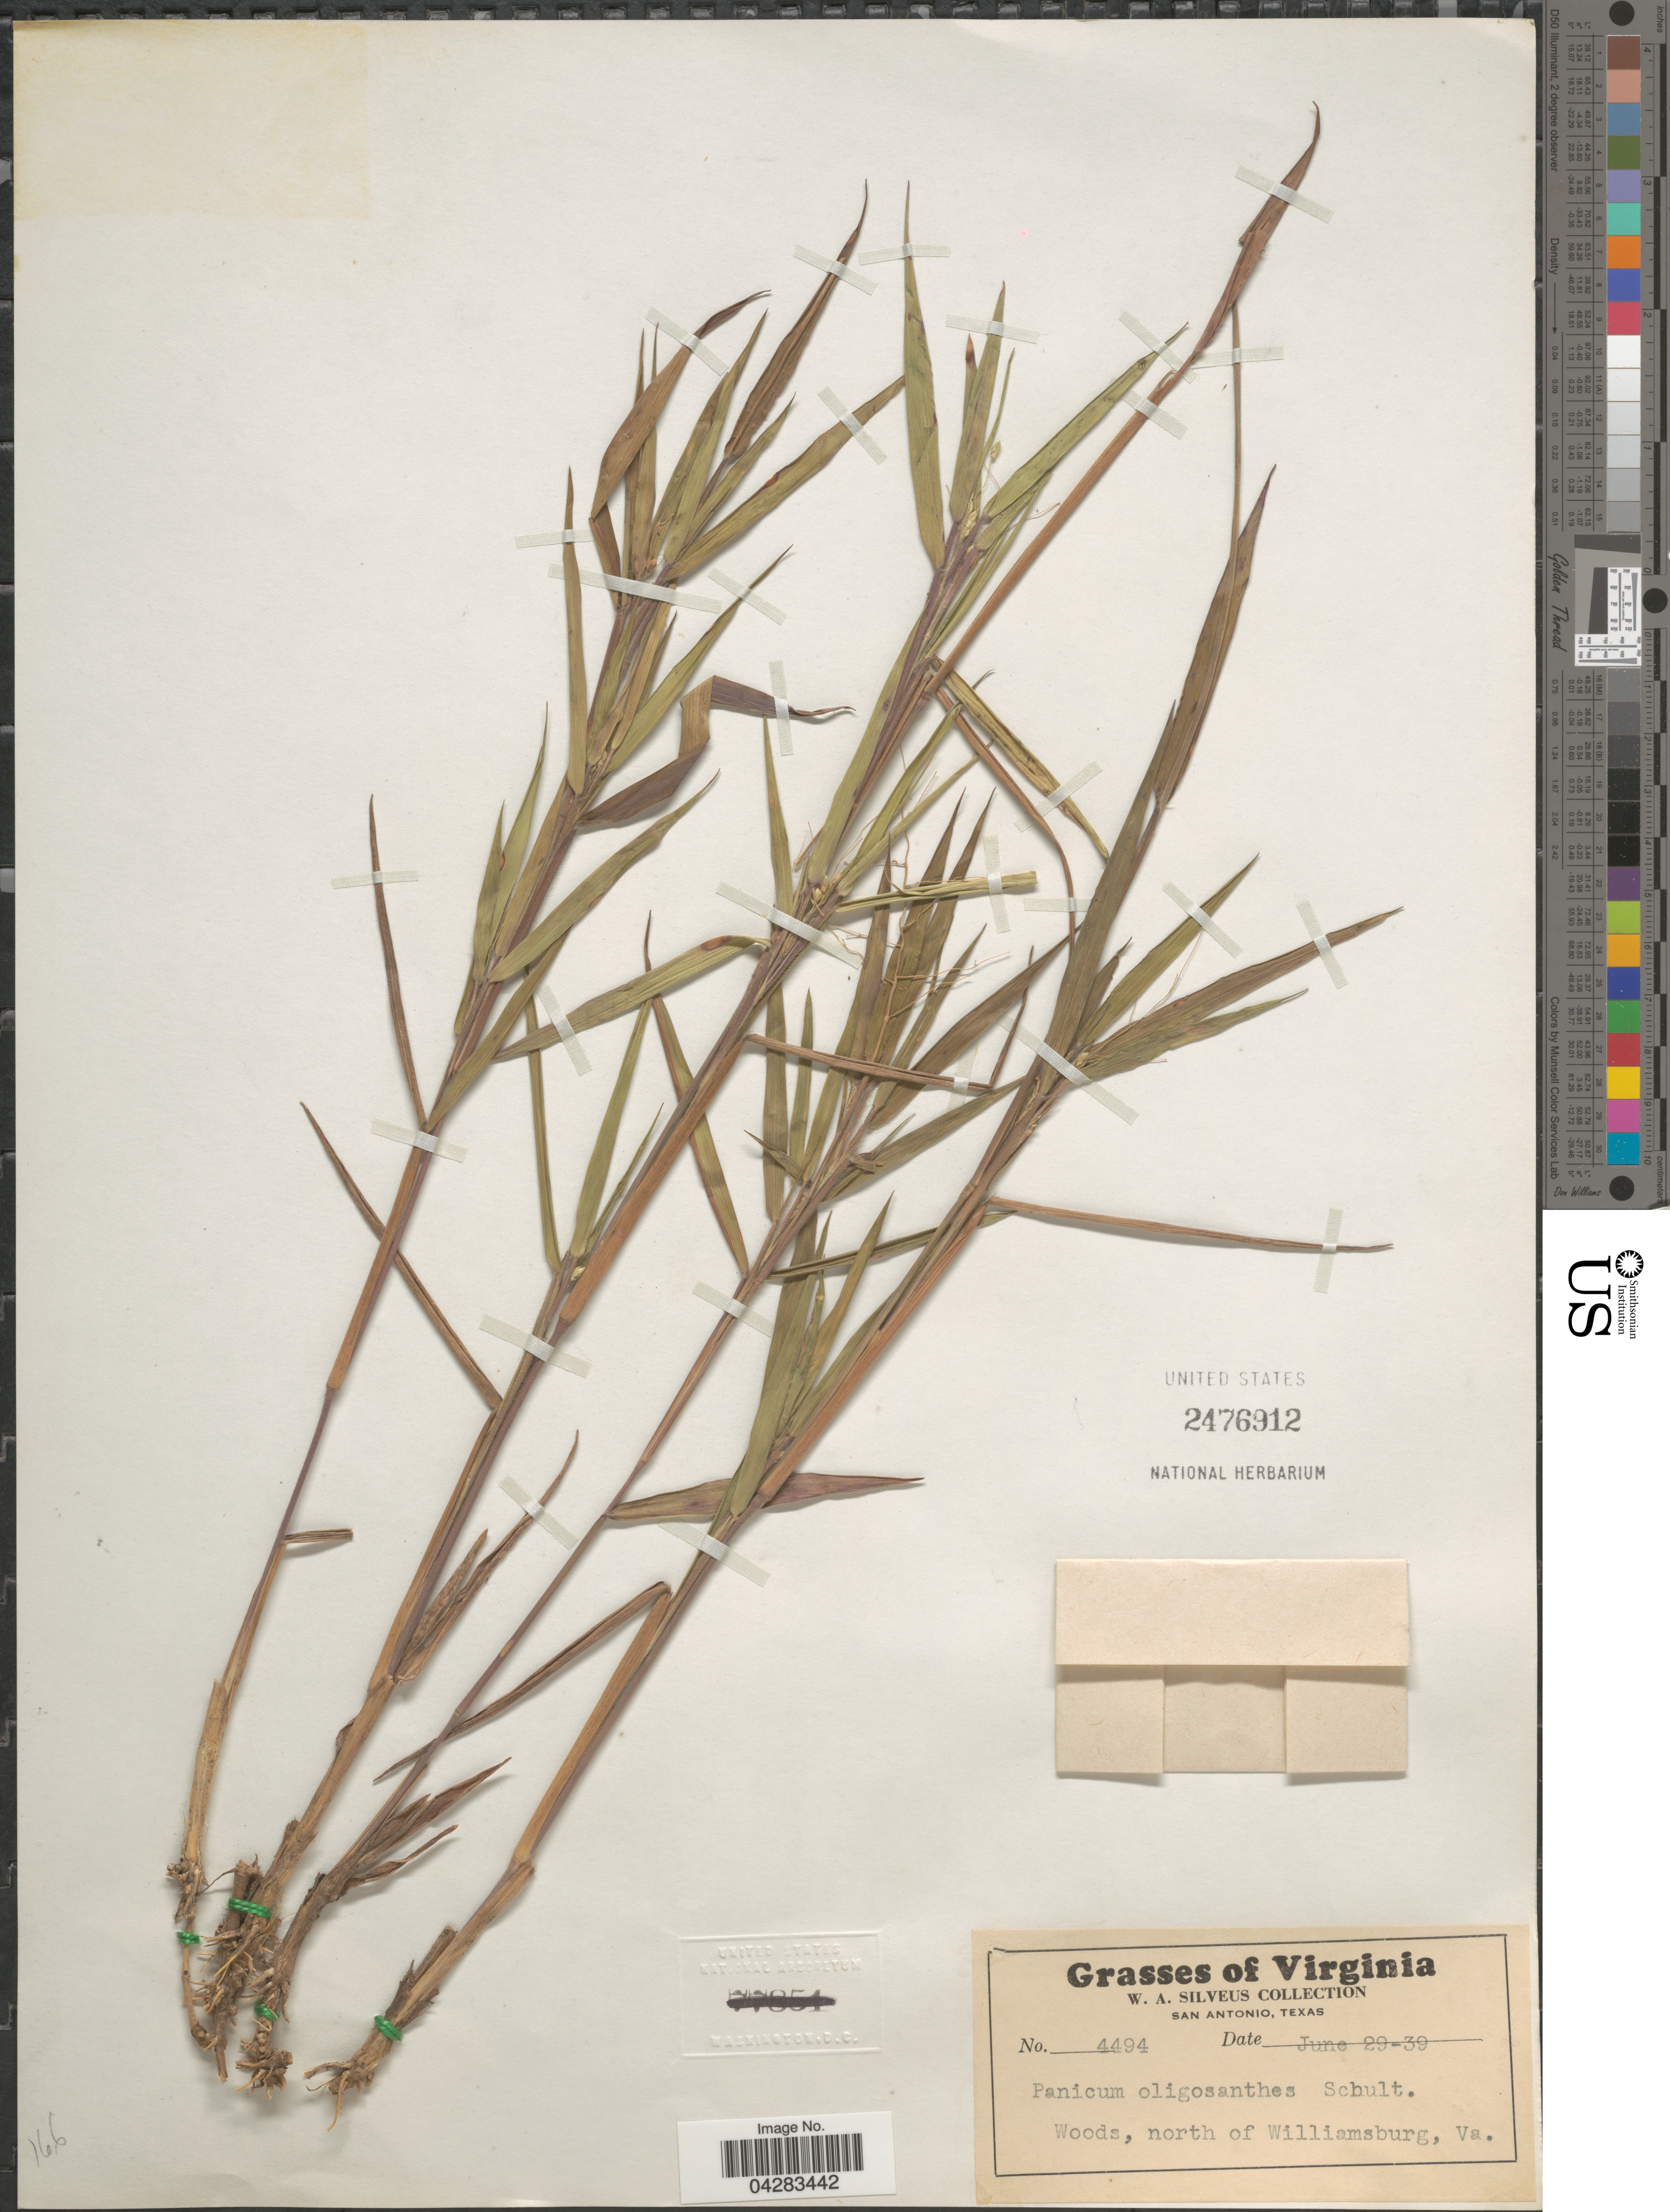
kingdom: Plantae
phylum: Tracheophyta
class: Liliopsida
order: Poales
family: Poaceae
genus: Dichanthelium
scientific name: Dichanthelium oligosanthes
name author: (Schult.) Gould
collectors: W. Silveus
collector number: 4494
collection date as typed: Transcribed d/m/y: 29/6/39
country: United States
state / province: Virginia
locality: Woods, north of Williamsburg.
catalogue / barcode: US 2476912